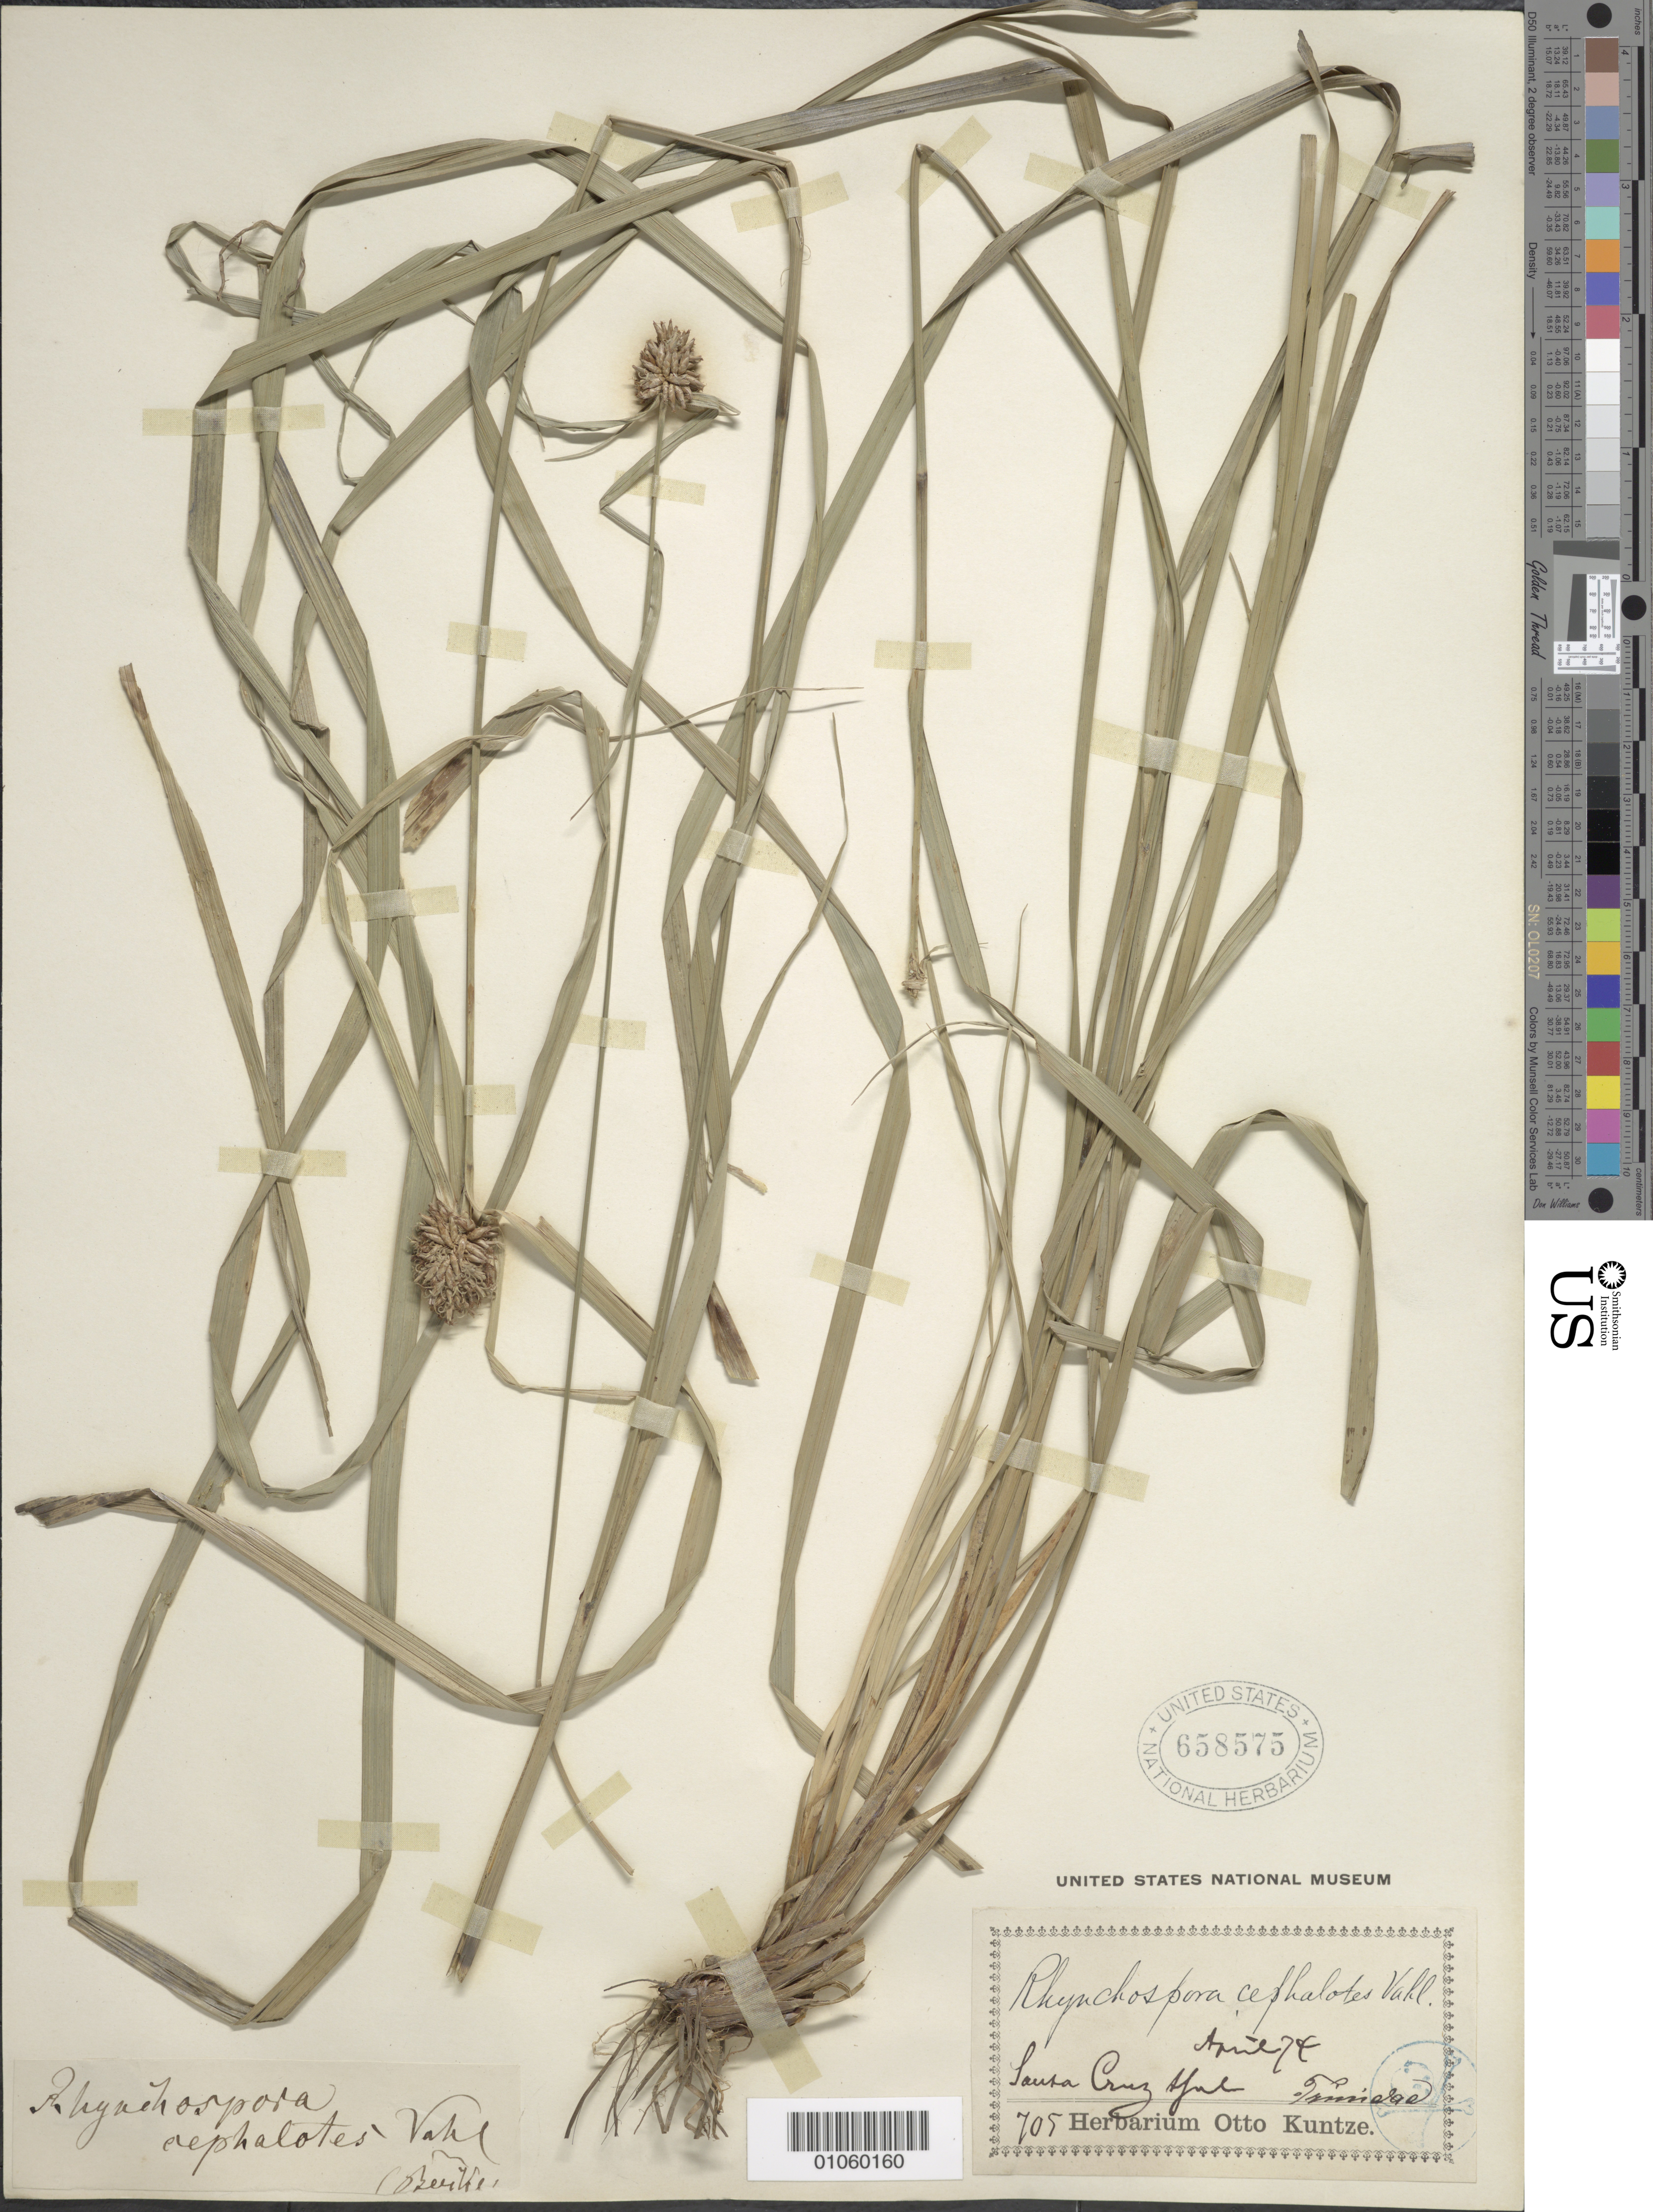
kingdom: Plantae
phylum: Tracheophyta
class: Liliopsida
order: Poales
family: Cyperaceae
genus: Rhynchospora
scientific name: Rhynchospora cephalotes var. cephalotes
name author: (L.) Vahl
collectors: C.E.O. Kuntze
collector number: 705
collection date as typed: Apr 1874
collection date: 1874-04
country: Trinidad and Tobago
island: Trinidad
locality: Santa Cruz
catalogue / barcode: US 658575